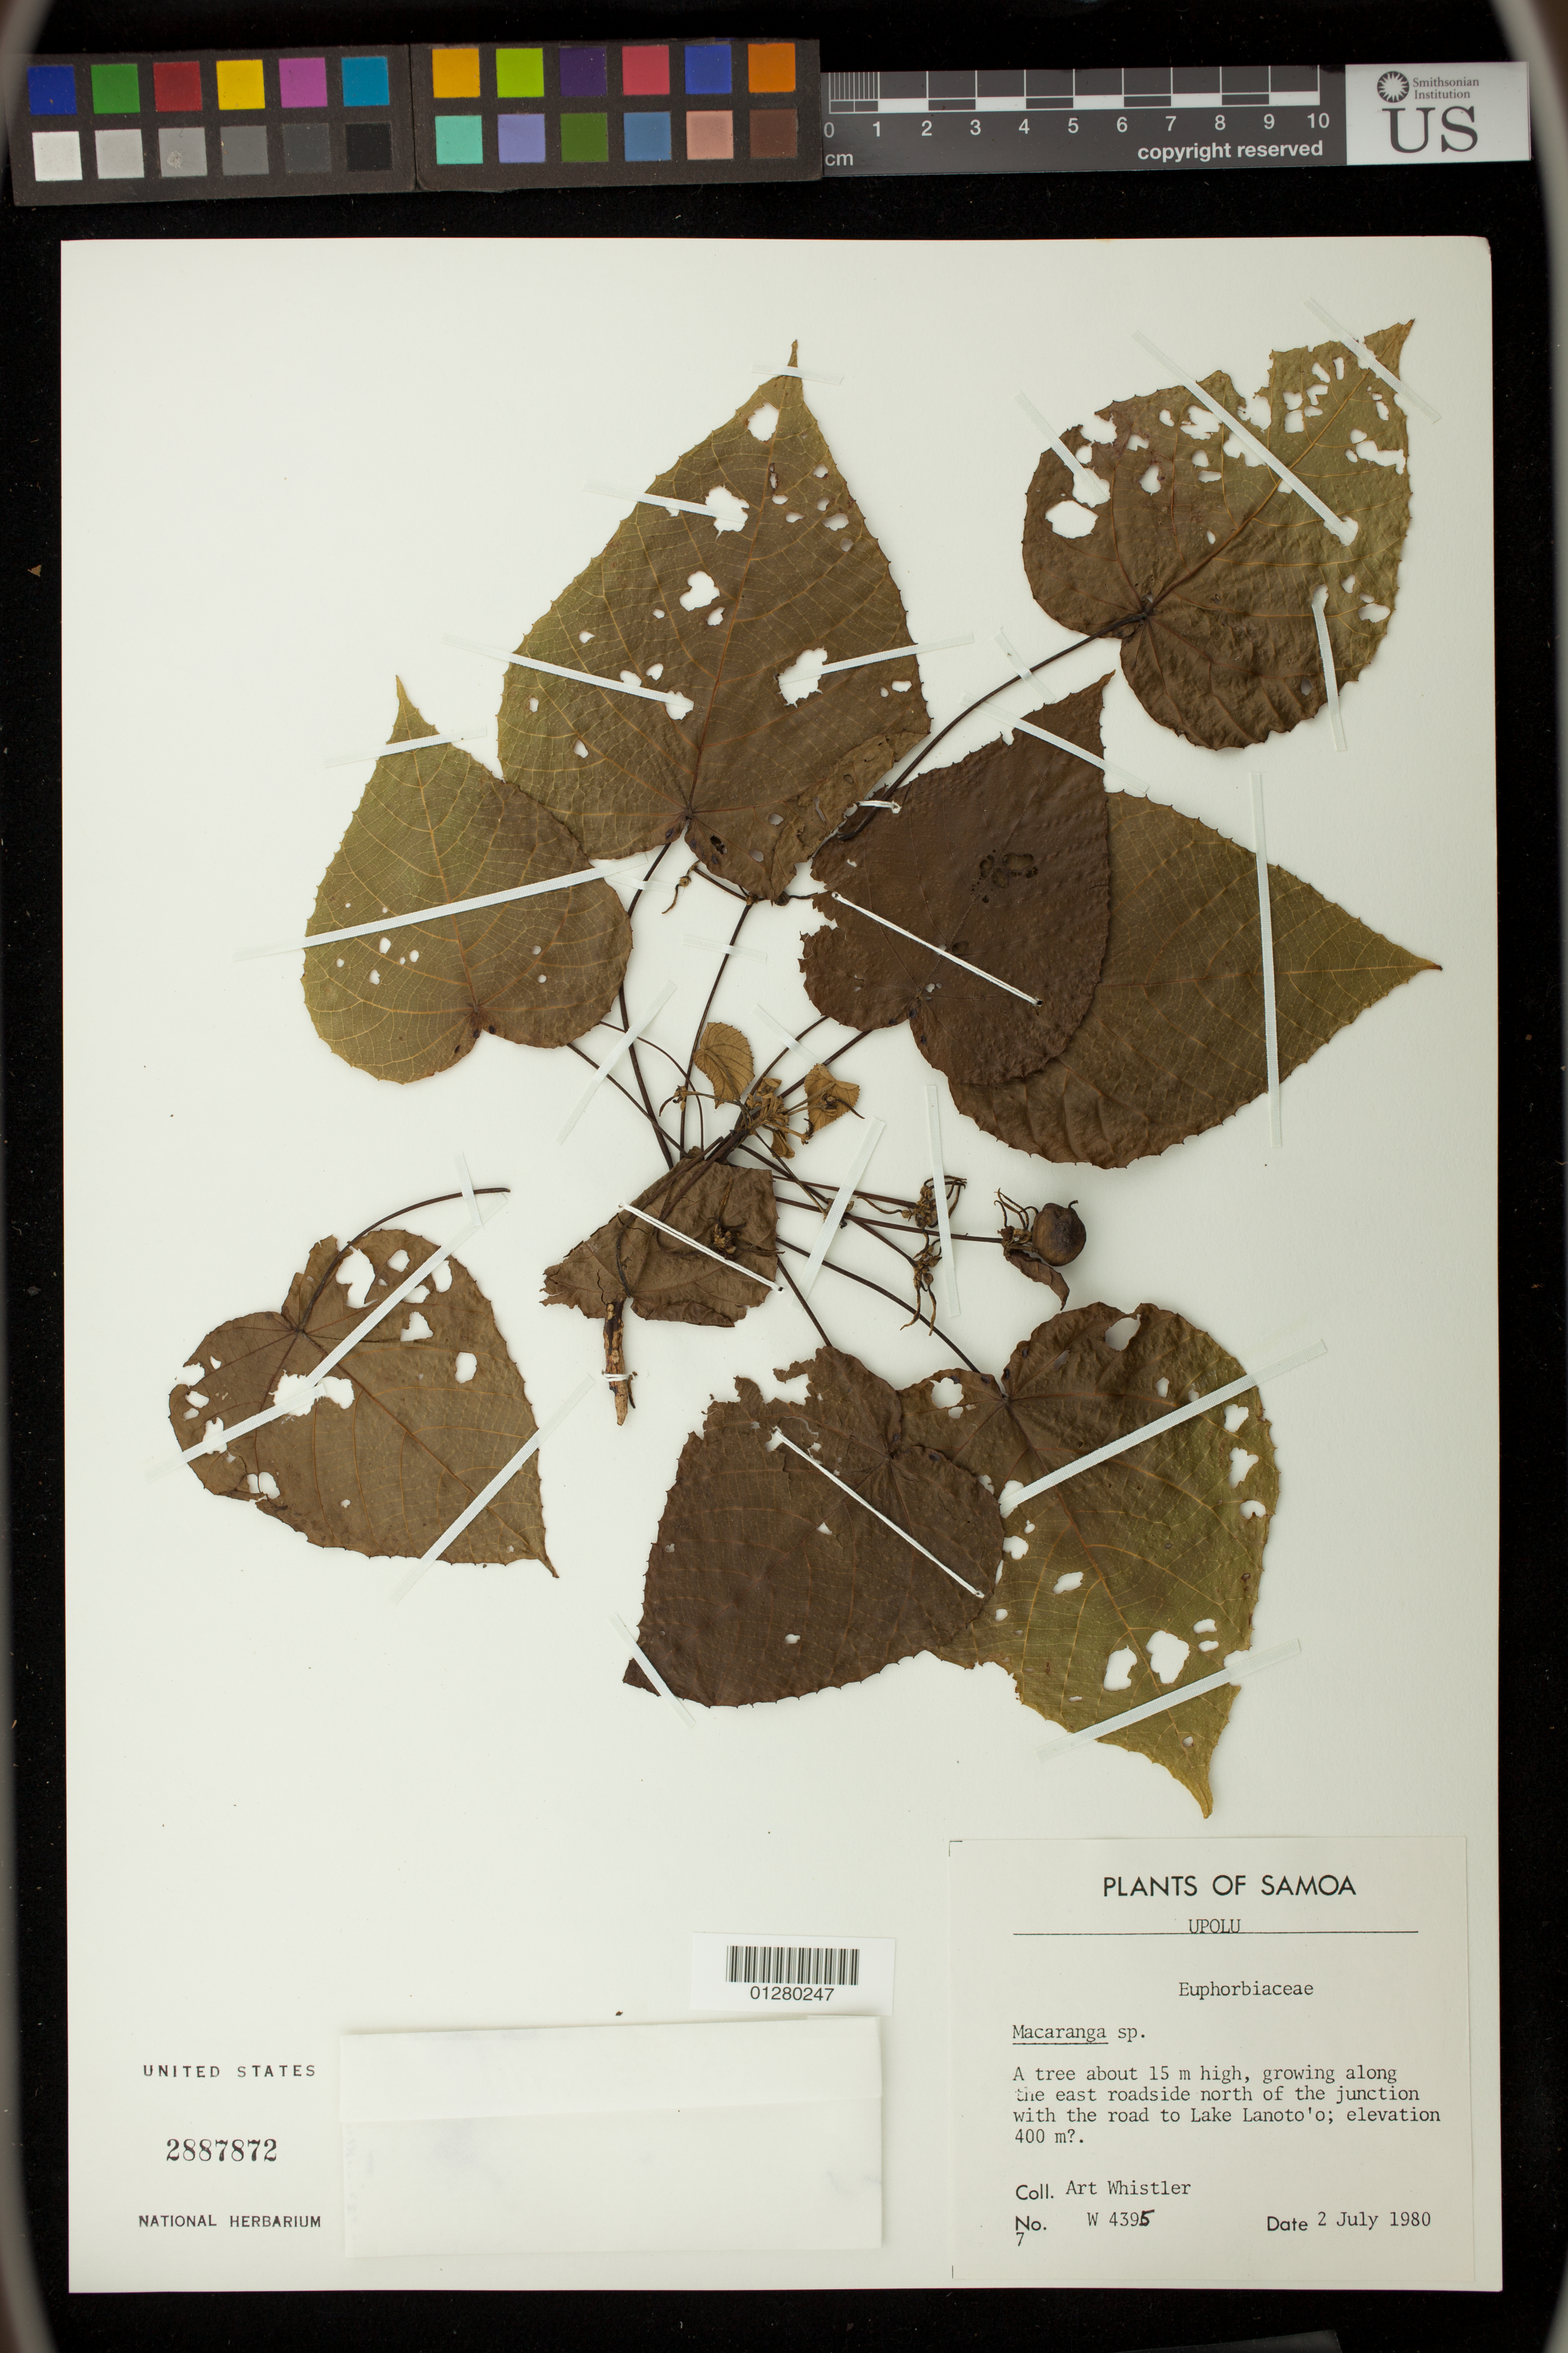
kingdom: Plantae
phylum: Tracheophyta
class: Magnoliopsida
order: Malpighiales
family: Euphorbiaceae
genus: Macaranga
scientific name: Macaranga sp.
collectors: A. Whistler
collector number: W 4395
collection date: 1980-07-02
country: Samoa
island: Upolu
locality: growing along the east roadside north of the junction with the road to Lake Lanoto'o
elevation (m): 400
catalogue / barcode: US 2887872